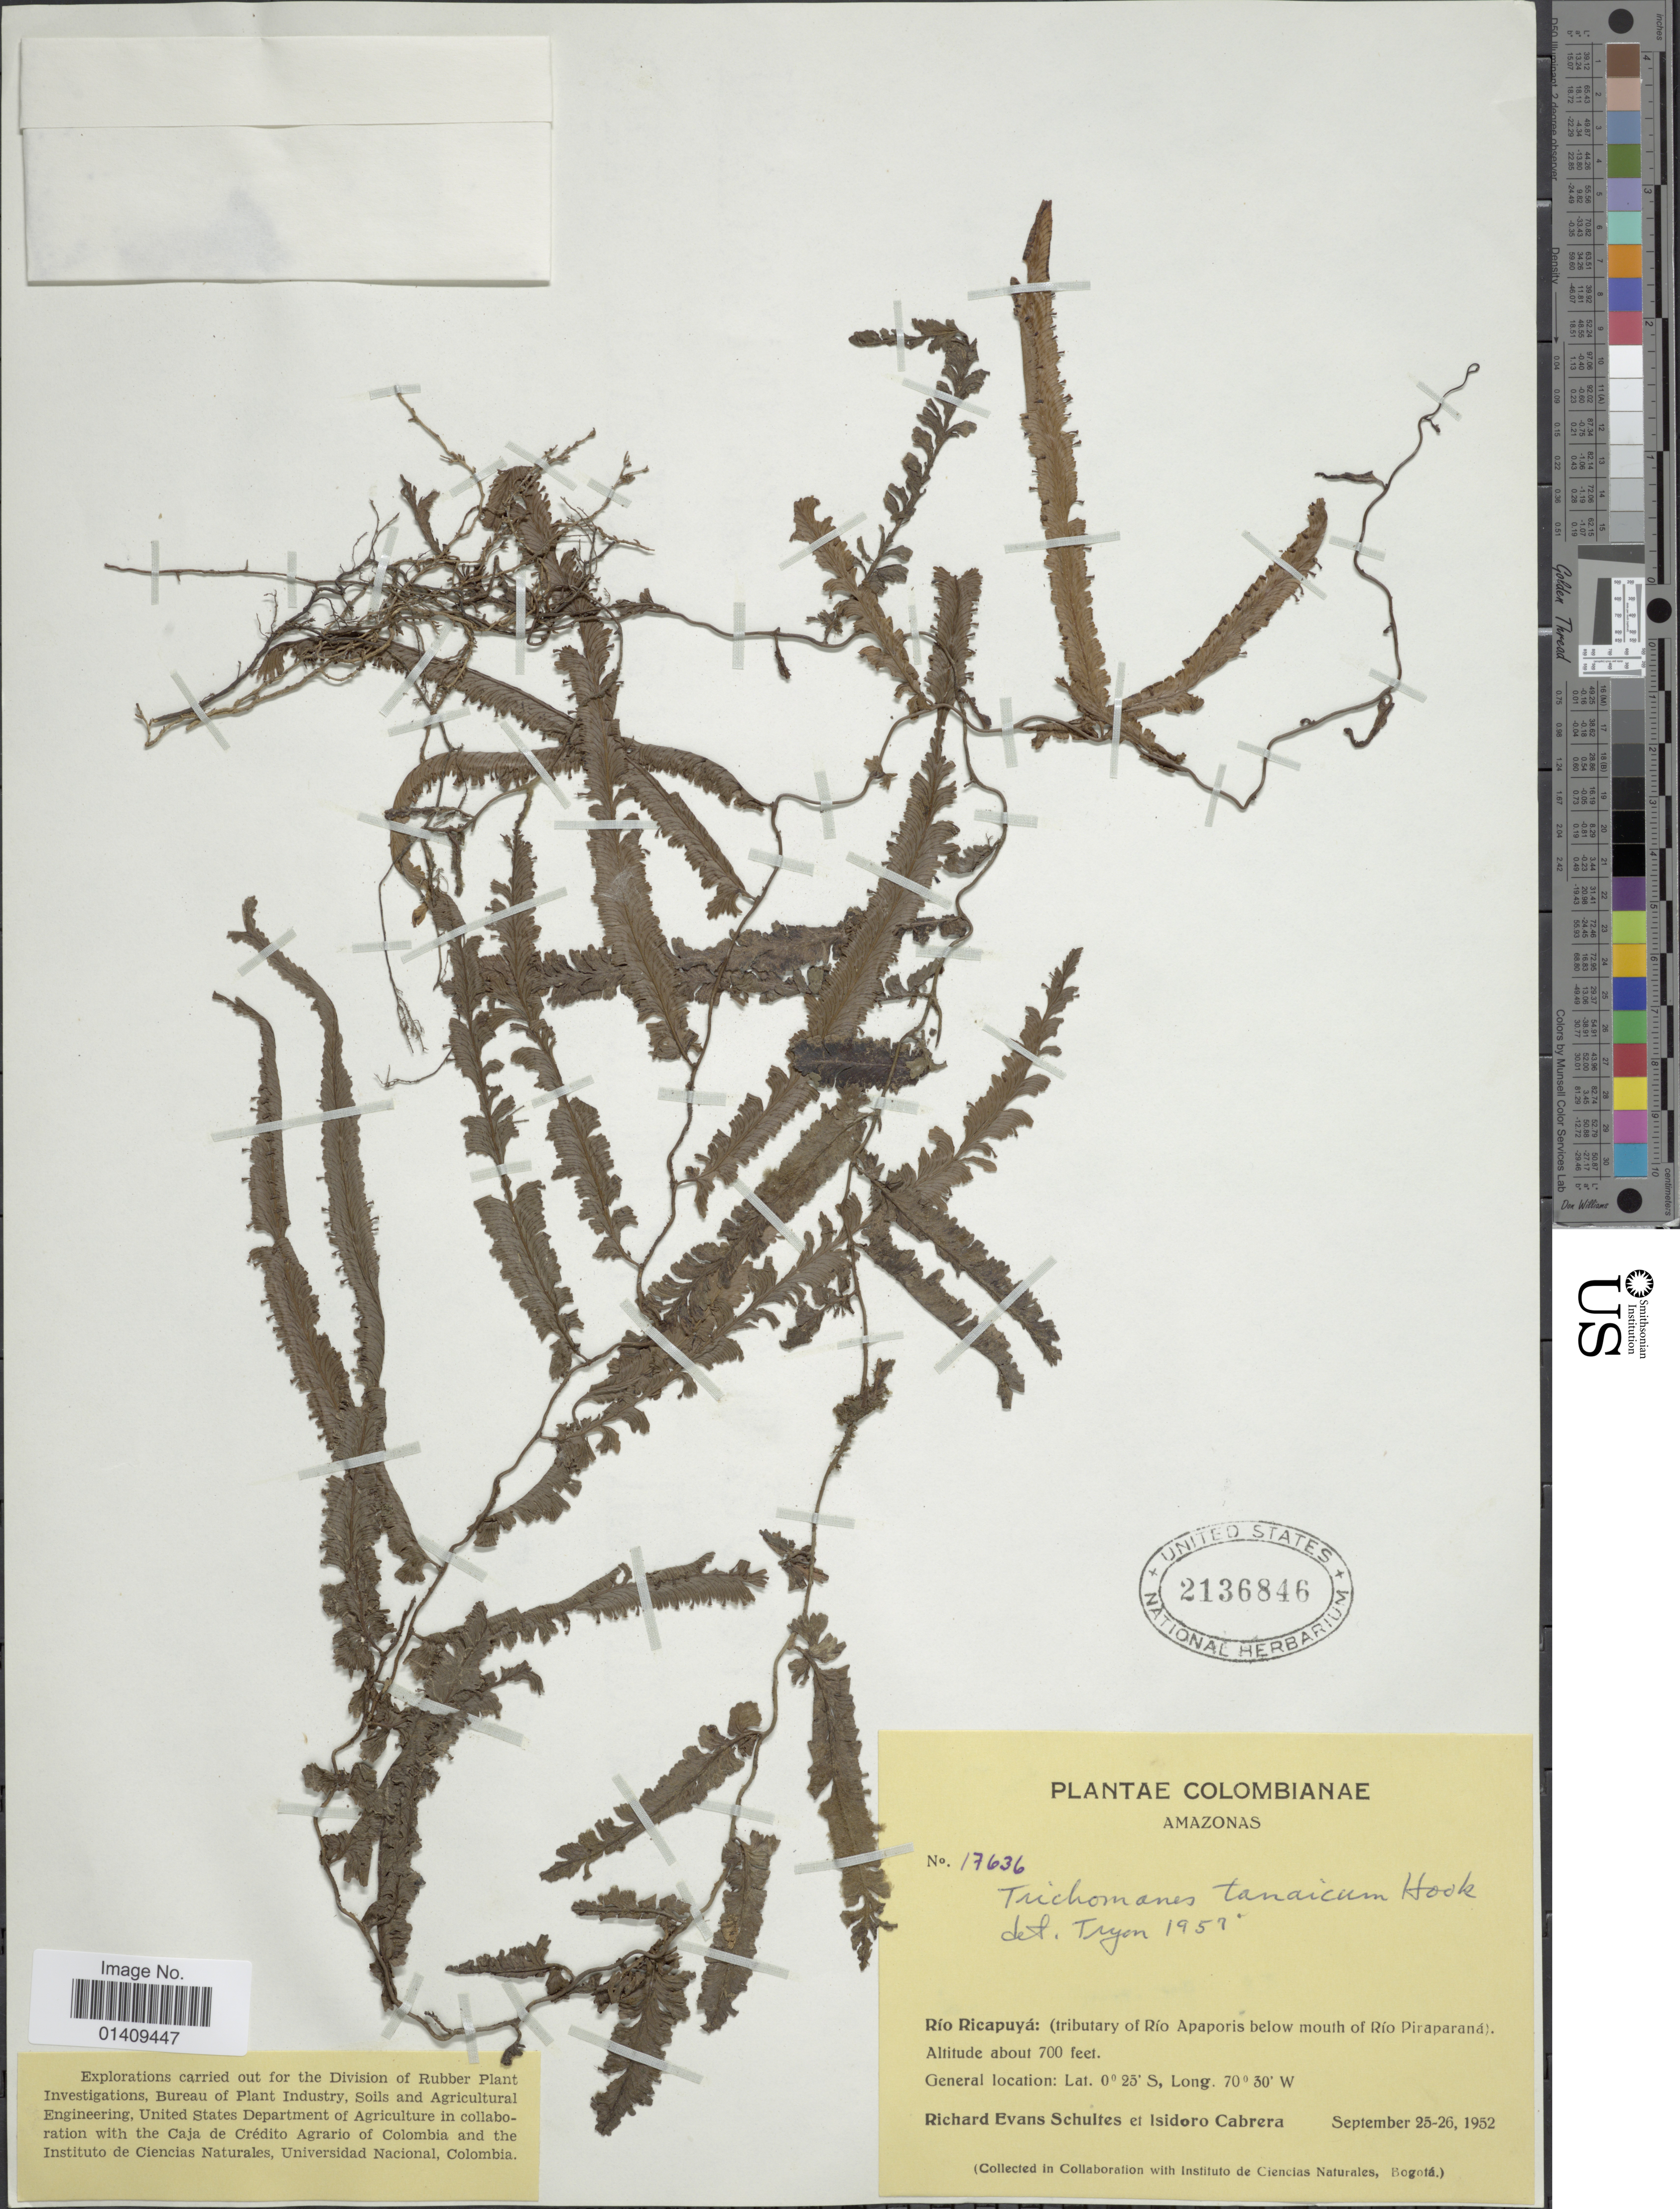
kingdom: Plantae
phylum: Tracheophyta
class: Polypodiopsida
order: Hymenophyllales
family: Hymenophyllaceae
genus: Trichomanes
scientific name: Trichomanes tanaicum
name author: Hook. ex J.W. Sturm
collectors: R. E. Schultes & I. Cabrera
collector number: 17636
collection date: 1952-09-25/1952-09-26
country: Colombia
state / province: Amazônas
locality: Rio Ricapuya: tributary of Rio Apaporis below mouth of Rio Piraparana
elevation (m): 213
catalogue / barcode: US 2136846